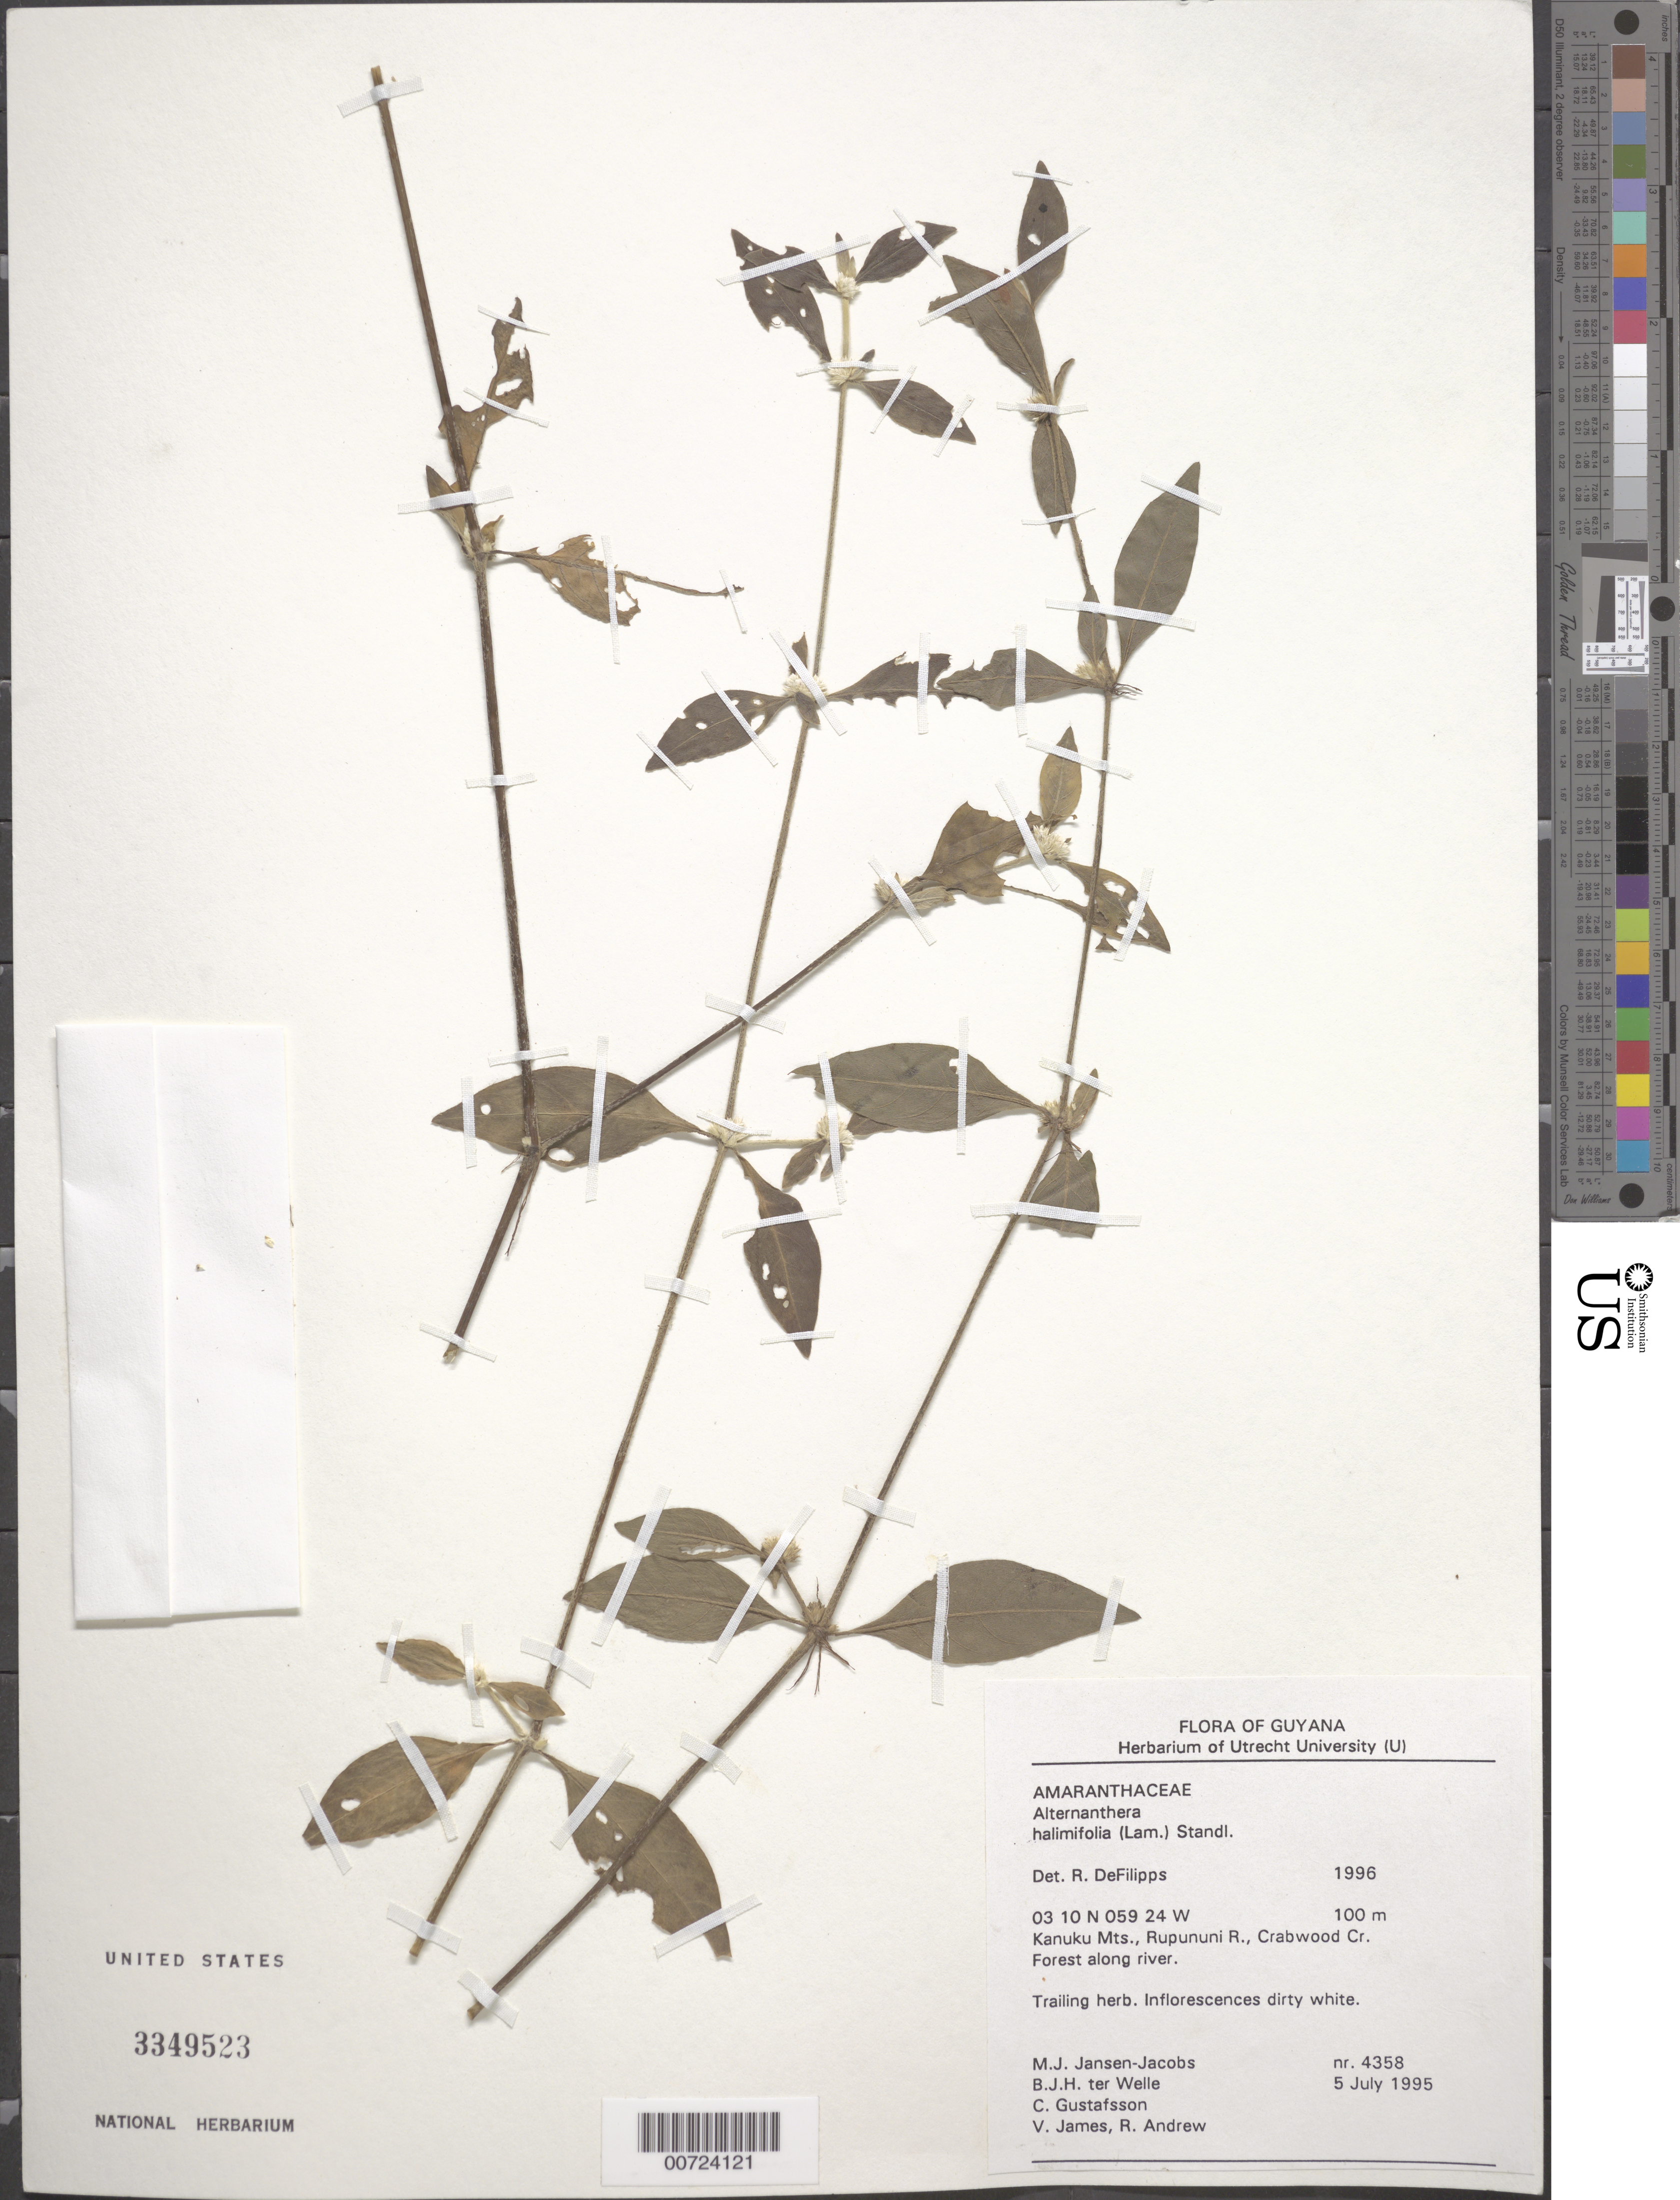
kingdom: Plantae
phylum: Tracheophyta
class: Magnoliopsida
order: Caryophyllales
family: Amaranthaceae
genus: Alternanthera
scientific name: Alternanthera halimifolia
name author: (Lam.) Standl. ex Pittier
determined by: DeFilipps, R. A.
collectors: M. J. Jansen-Jacobs, B. Welle, C. G. Gustafsson, V. James & R. Andrew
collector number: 4358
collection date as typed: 5-Jul-95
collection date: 1995-07-05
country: Guyana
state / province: U. Takutu-U. Essequibo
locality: Crabwood Creek, Rupununi River, Kanuku Mts.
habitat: Forest along river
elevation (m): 100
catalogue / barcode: US 3349523